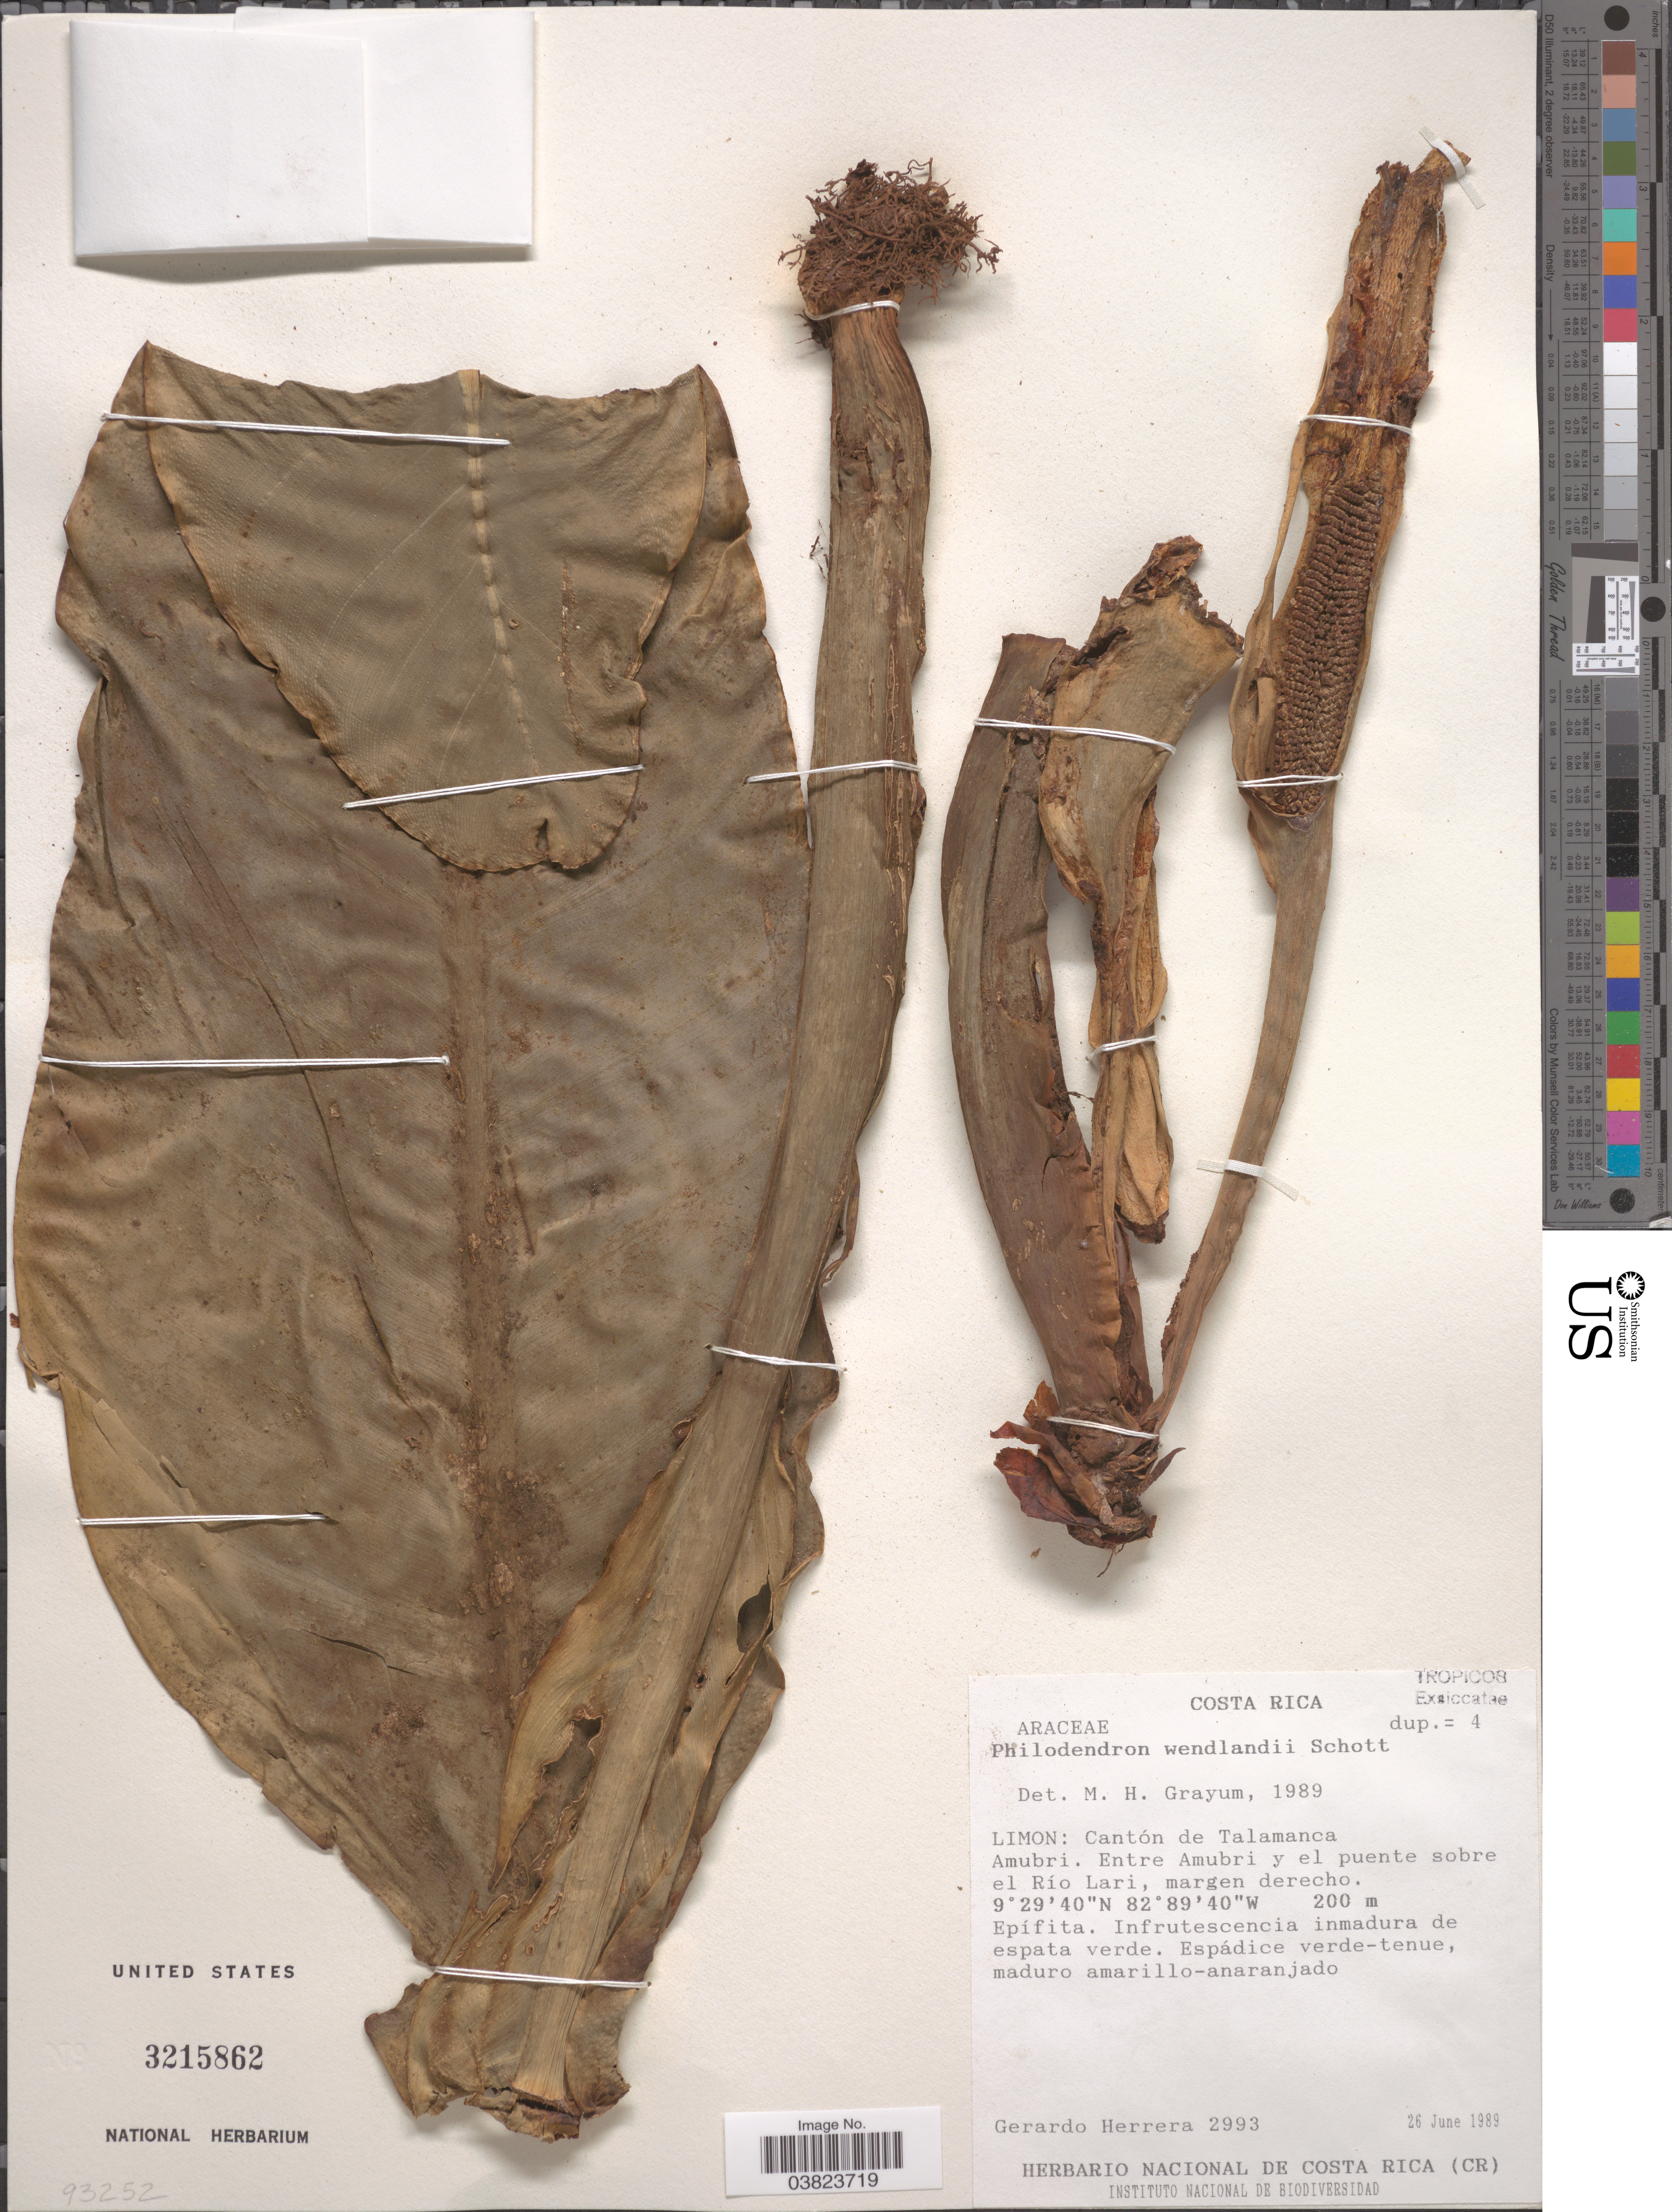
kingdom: Plantae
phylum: Tracheophyta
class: Liliopsida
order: Alismatales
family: Araceae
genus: Philodendron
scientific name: Philodendron wendlandii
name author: Schott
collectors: G. Herrera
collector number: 2993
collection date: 1989-06-26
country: Costa Rica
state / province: Limón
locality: Cantón de Talamanca. Amubri. Entre Amubri y el puente sobre el Río Lari.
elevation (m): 200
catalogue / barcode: US 3215862